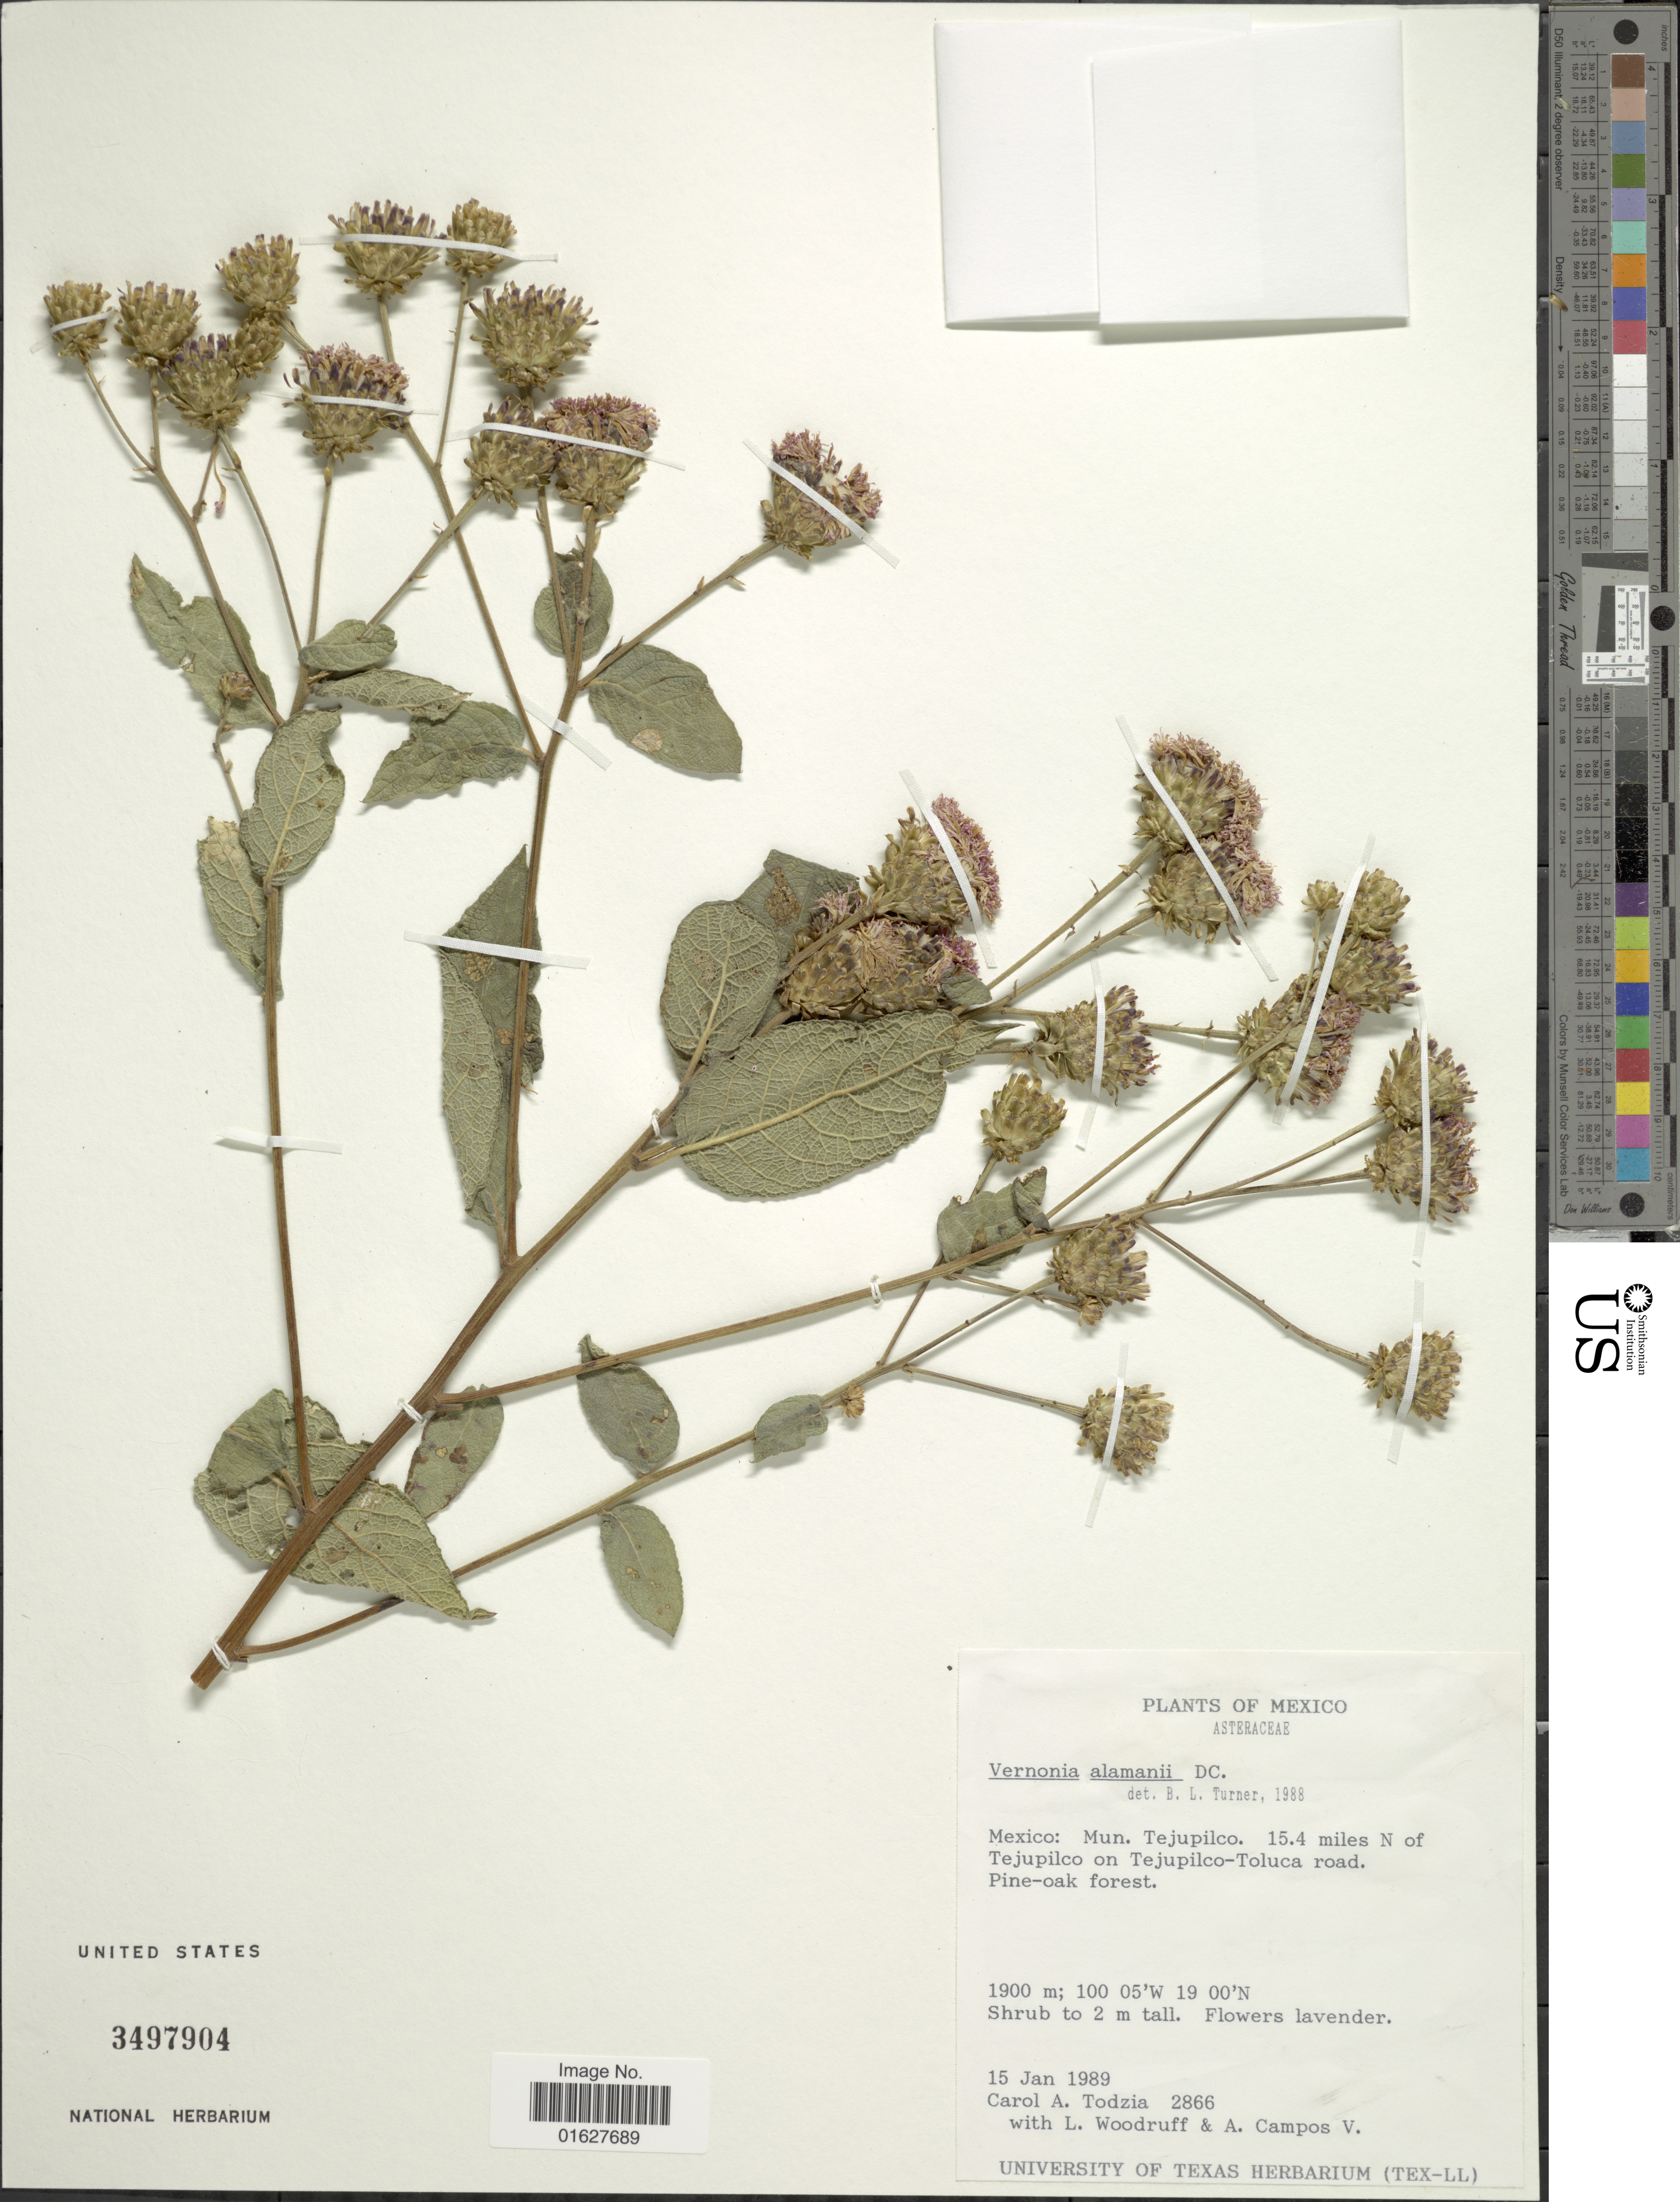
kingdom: Plantae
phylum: Tracheophyta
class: Magnoliopsida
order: Asterales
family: Asteraceae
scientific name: Vickianthus alamanii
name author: (DC.) H. Rob.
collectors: C. A. Todzia, L. Woodruff & A. Campos V.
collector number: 2866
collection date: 1989-01-15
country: Mexico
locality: México: Mun. Tejupilco. 15.4 miles N of Tejupilco on Tejupilco-Toluca road. Pine-oak forest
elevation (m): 1900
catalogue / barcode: US 3497904